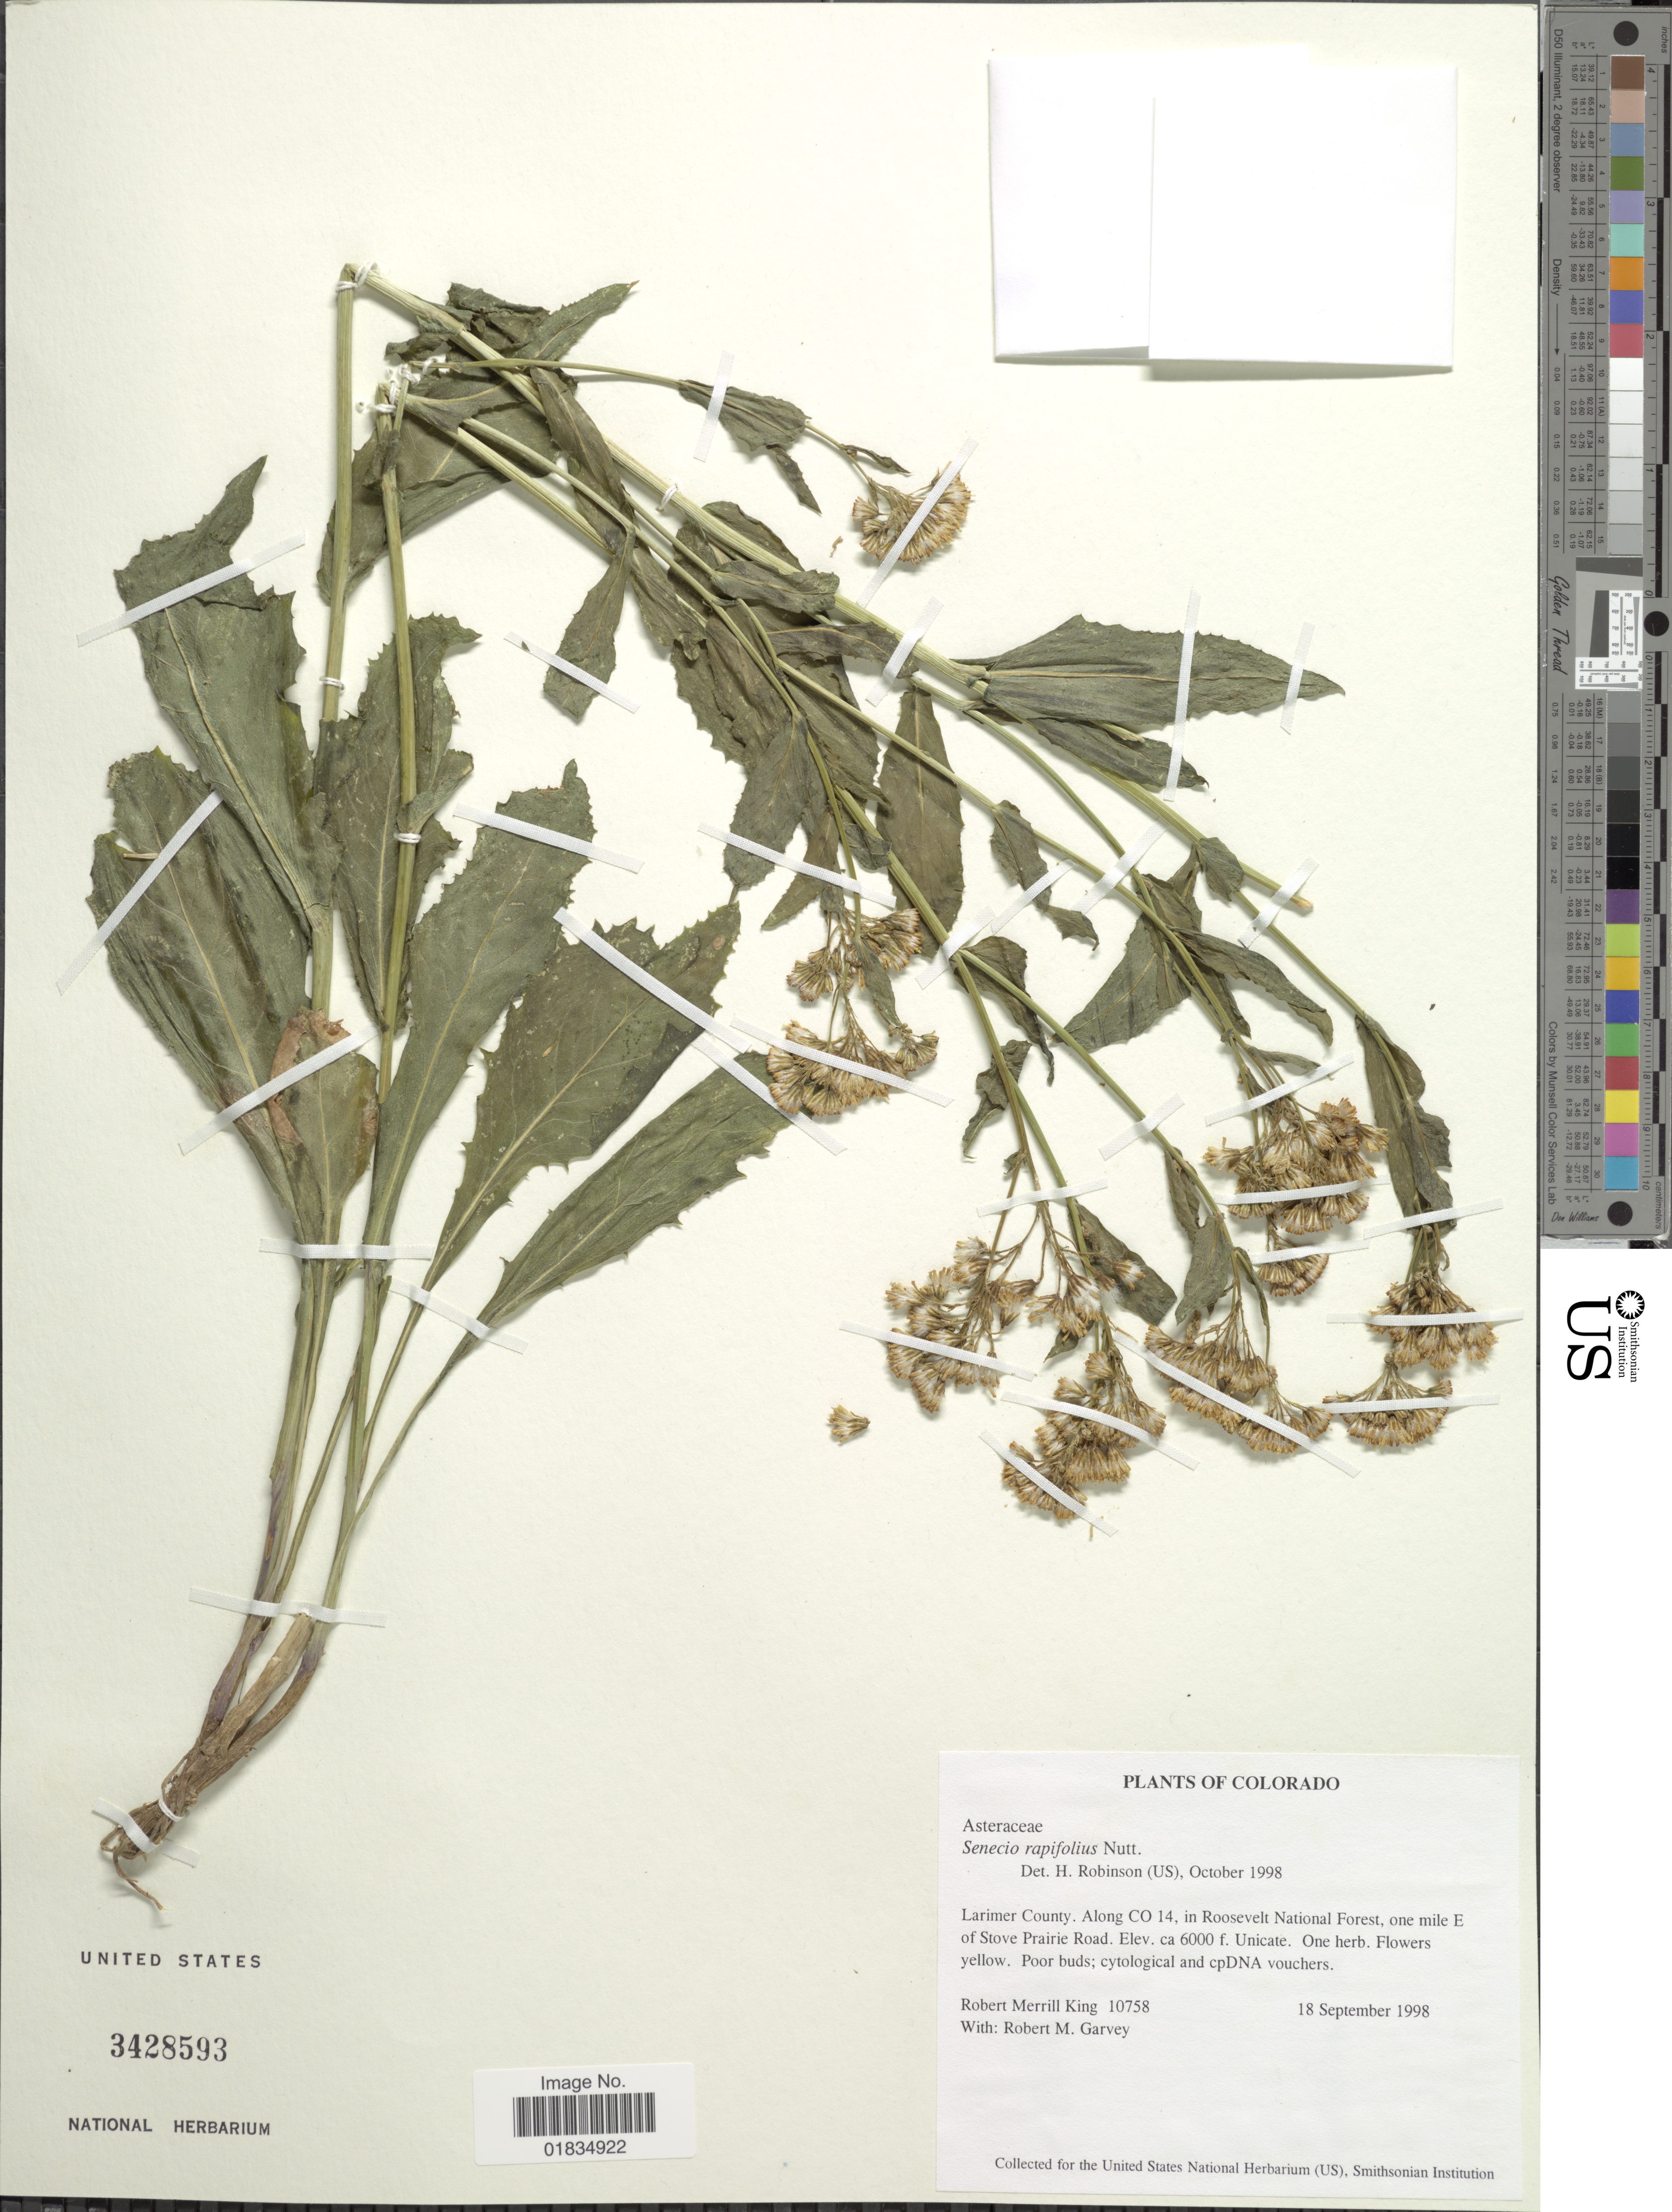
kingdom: Plantae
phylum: Tracheophyta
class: Magnoliopsida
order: Asterales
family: Asteraceae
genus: Senecio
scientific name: Senecio rapifolius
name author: Nutt.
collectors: R. M. King & R. Garvey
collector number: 10758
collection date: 1998-09-18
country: United States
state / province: Colorado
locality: Larimer County, Along CO 14, in Roosevelt National forest, one mile E of Stove Prairie Road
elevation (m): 1829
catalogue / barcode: US 3428593